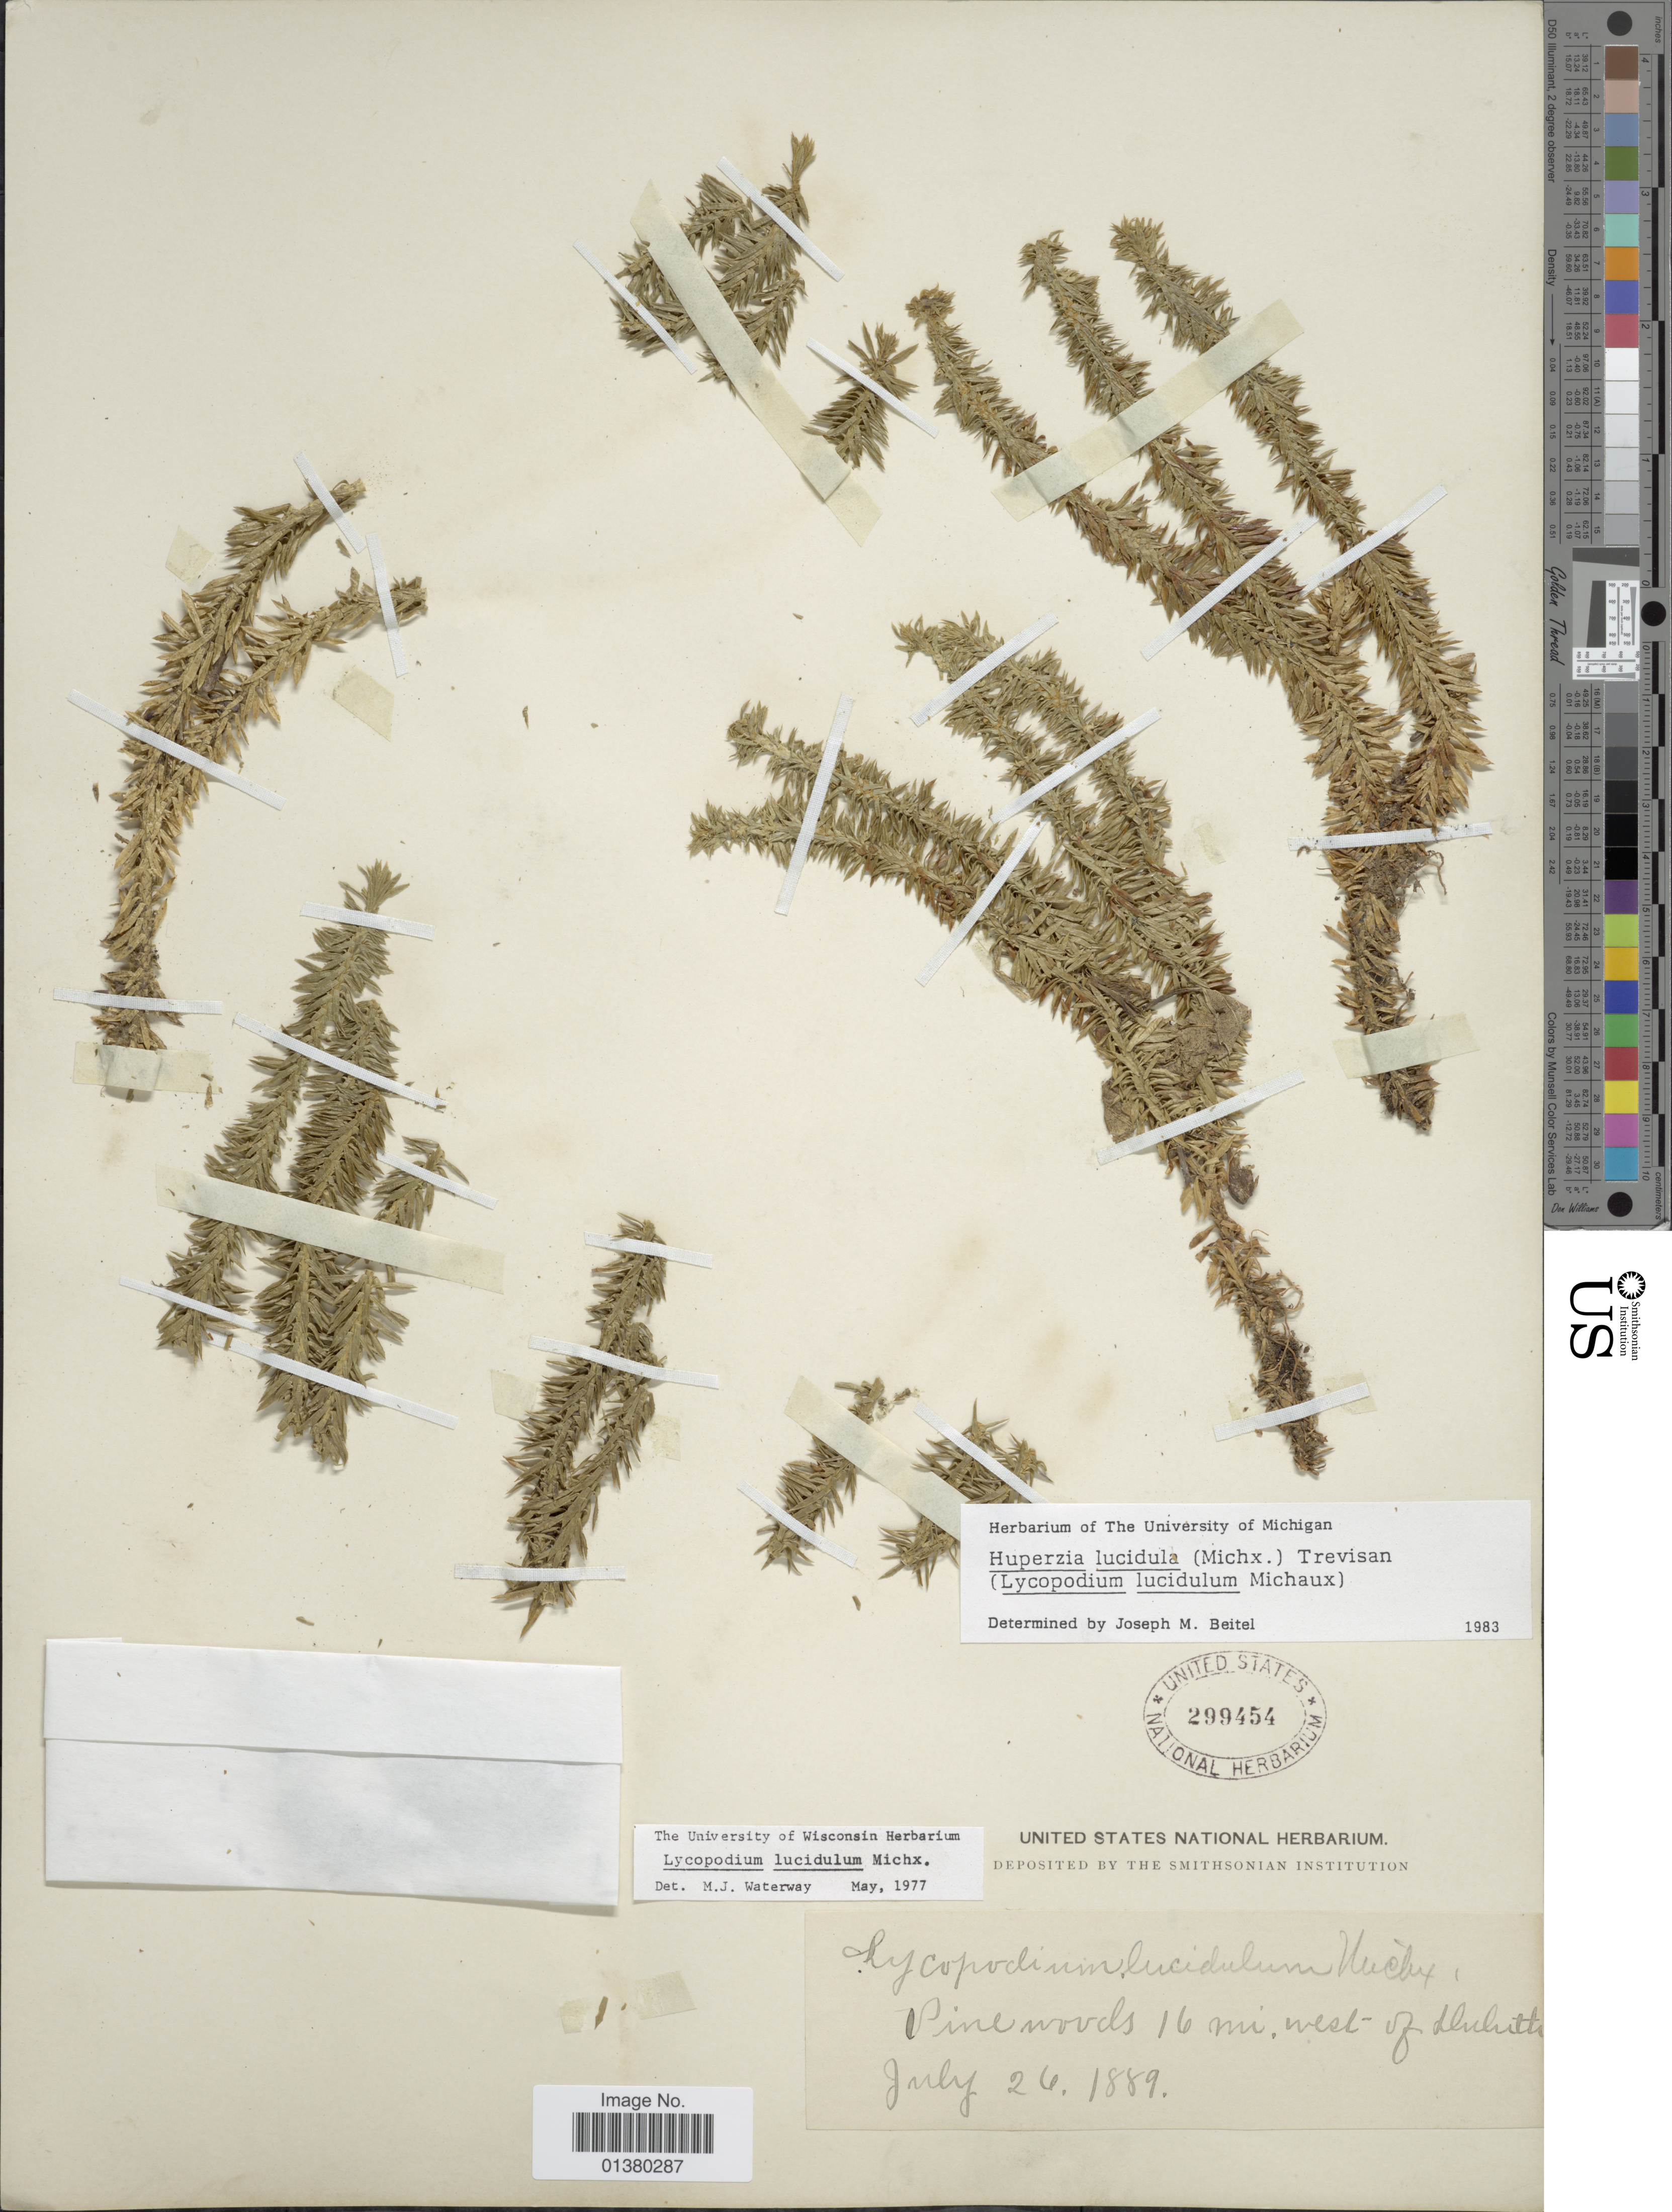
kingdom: Plantae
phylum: Tracheophyta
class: Lycopodiopsida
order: Lycopodiales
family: Lycopodiaceae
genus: Huperzia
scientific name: Huperzia lucidula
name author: (Michx.) Trevis.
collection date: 1889-07-26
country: United States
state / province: Minnesota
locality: Pine woods 16 mi west of Duluth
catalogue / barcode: US 299454